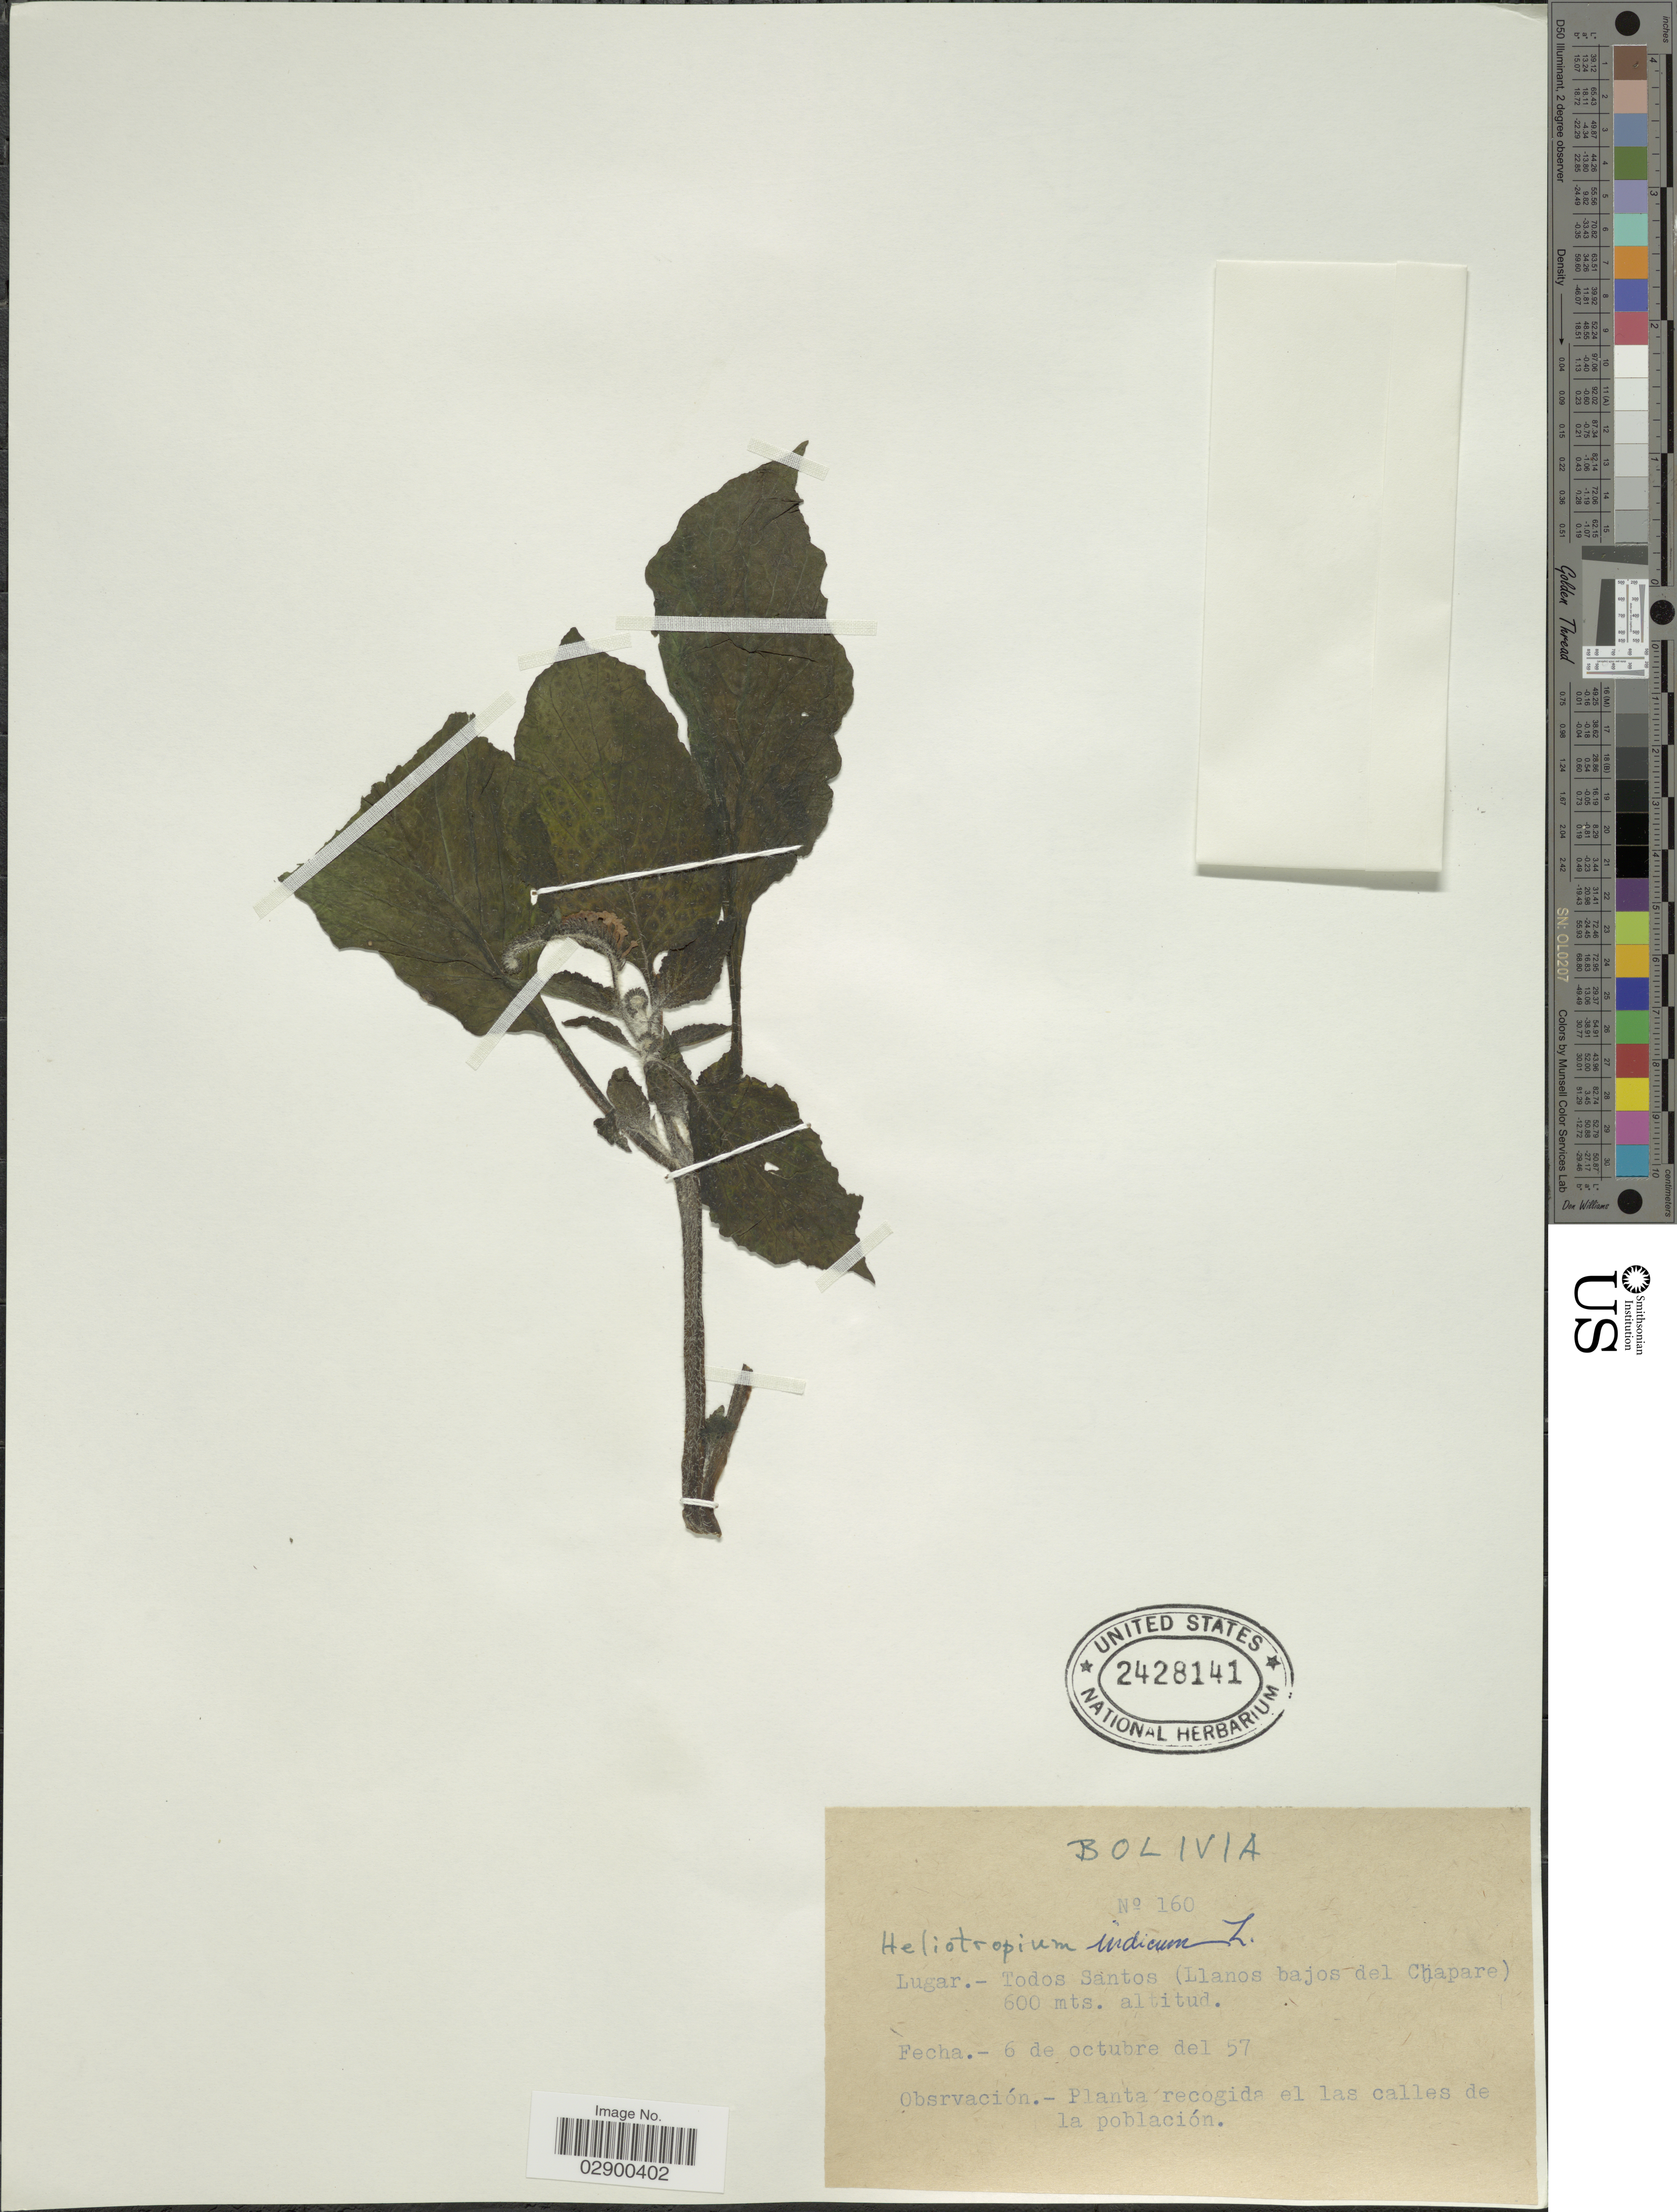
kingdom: Plantae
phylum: Tracheophyta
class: Magnoliopsida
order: Boraginales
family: Heliotropiaceae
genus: Heliotropium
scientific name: Heliotropium indicum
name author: L.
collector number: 160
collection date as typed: Transcribed d/m/y: 6/10/57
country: Bolivia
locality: Lugar., Todos Santos (Llanos bajos-del Chapare).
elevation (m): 600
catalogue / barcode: US 2428141